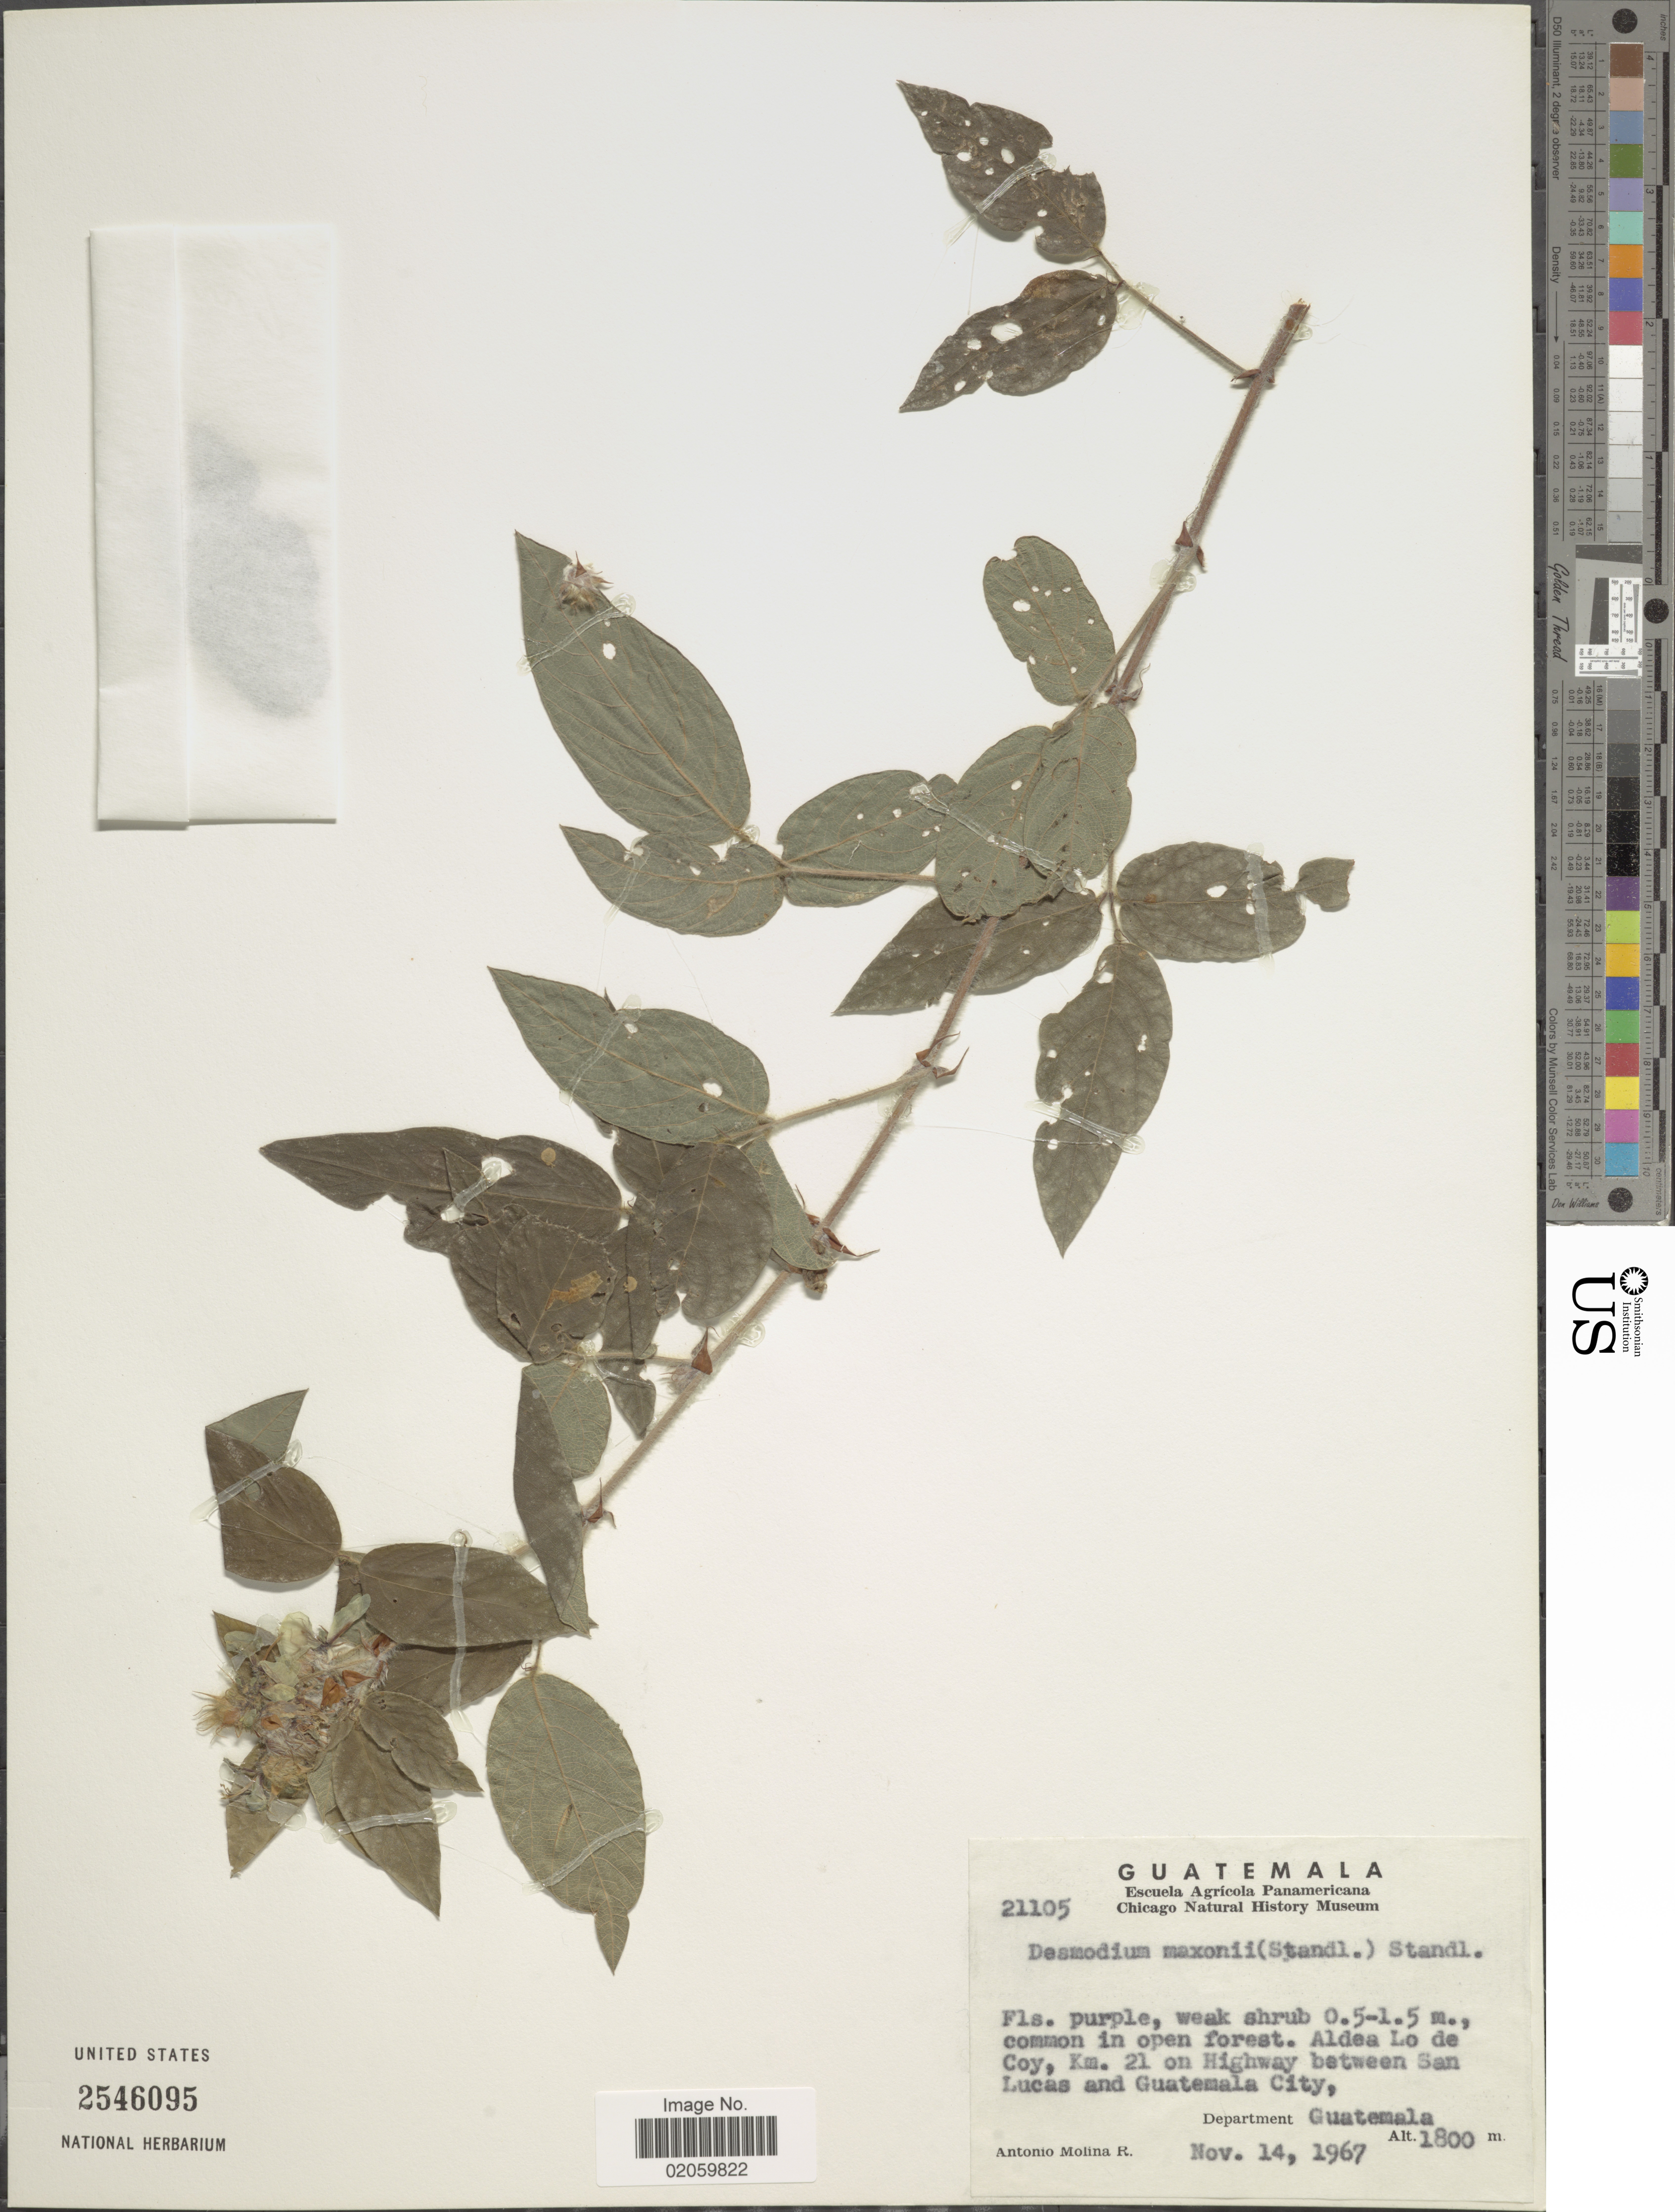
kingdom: Plantae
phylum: Tracheophyta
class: Magnoliopsida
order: Fabales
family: Fabaceae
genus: Desmodium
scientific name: Desmodium maxonii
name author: (Standl.) Standl.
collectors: A. Molina R.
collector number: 21105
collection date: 1967-11-14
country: Guatemala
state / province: Guatemala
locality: Aldea Lo de Coy, Km. 21 on Highway between San Lucas and Guatemala City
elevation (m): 1800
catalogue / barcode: US 2546095